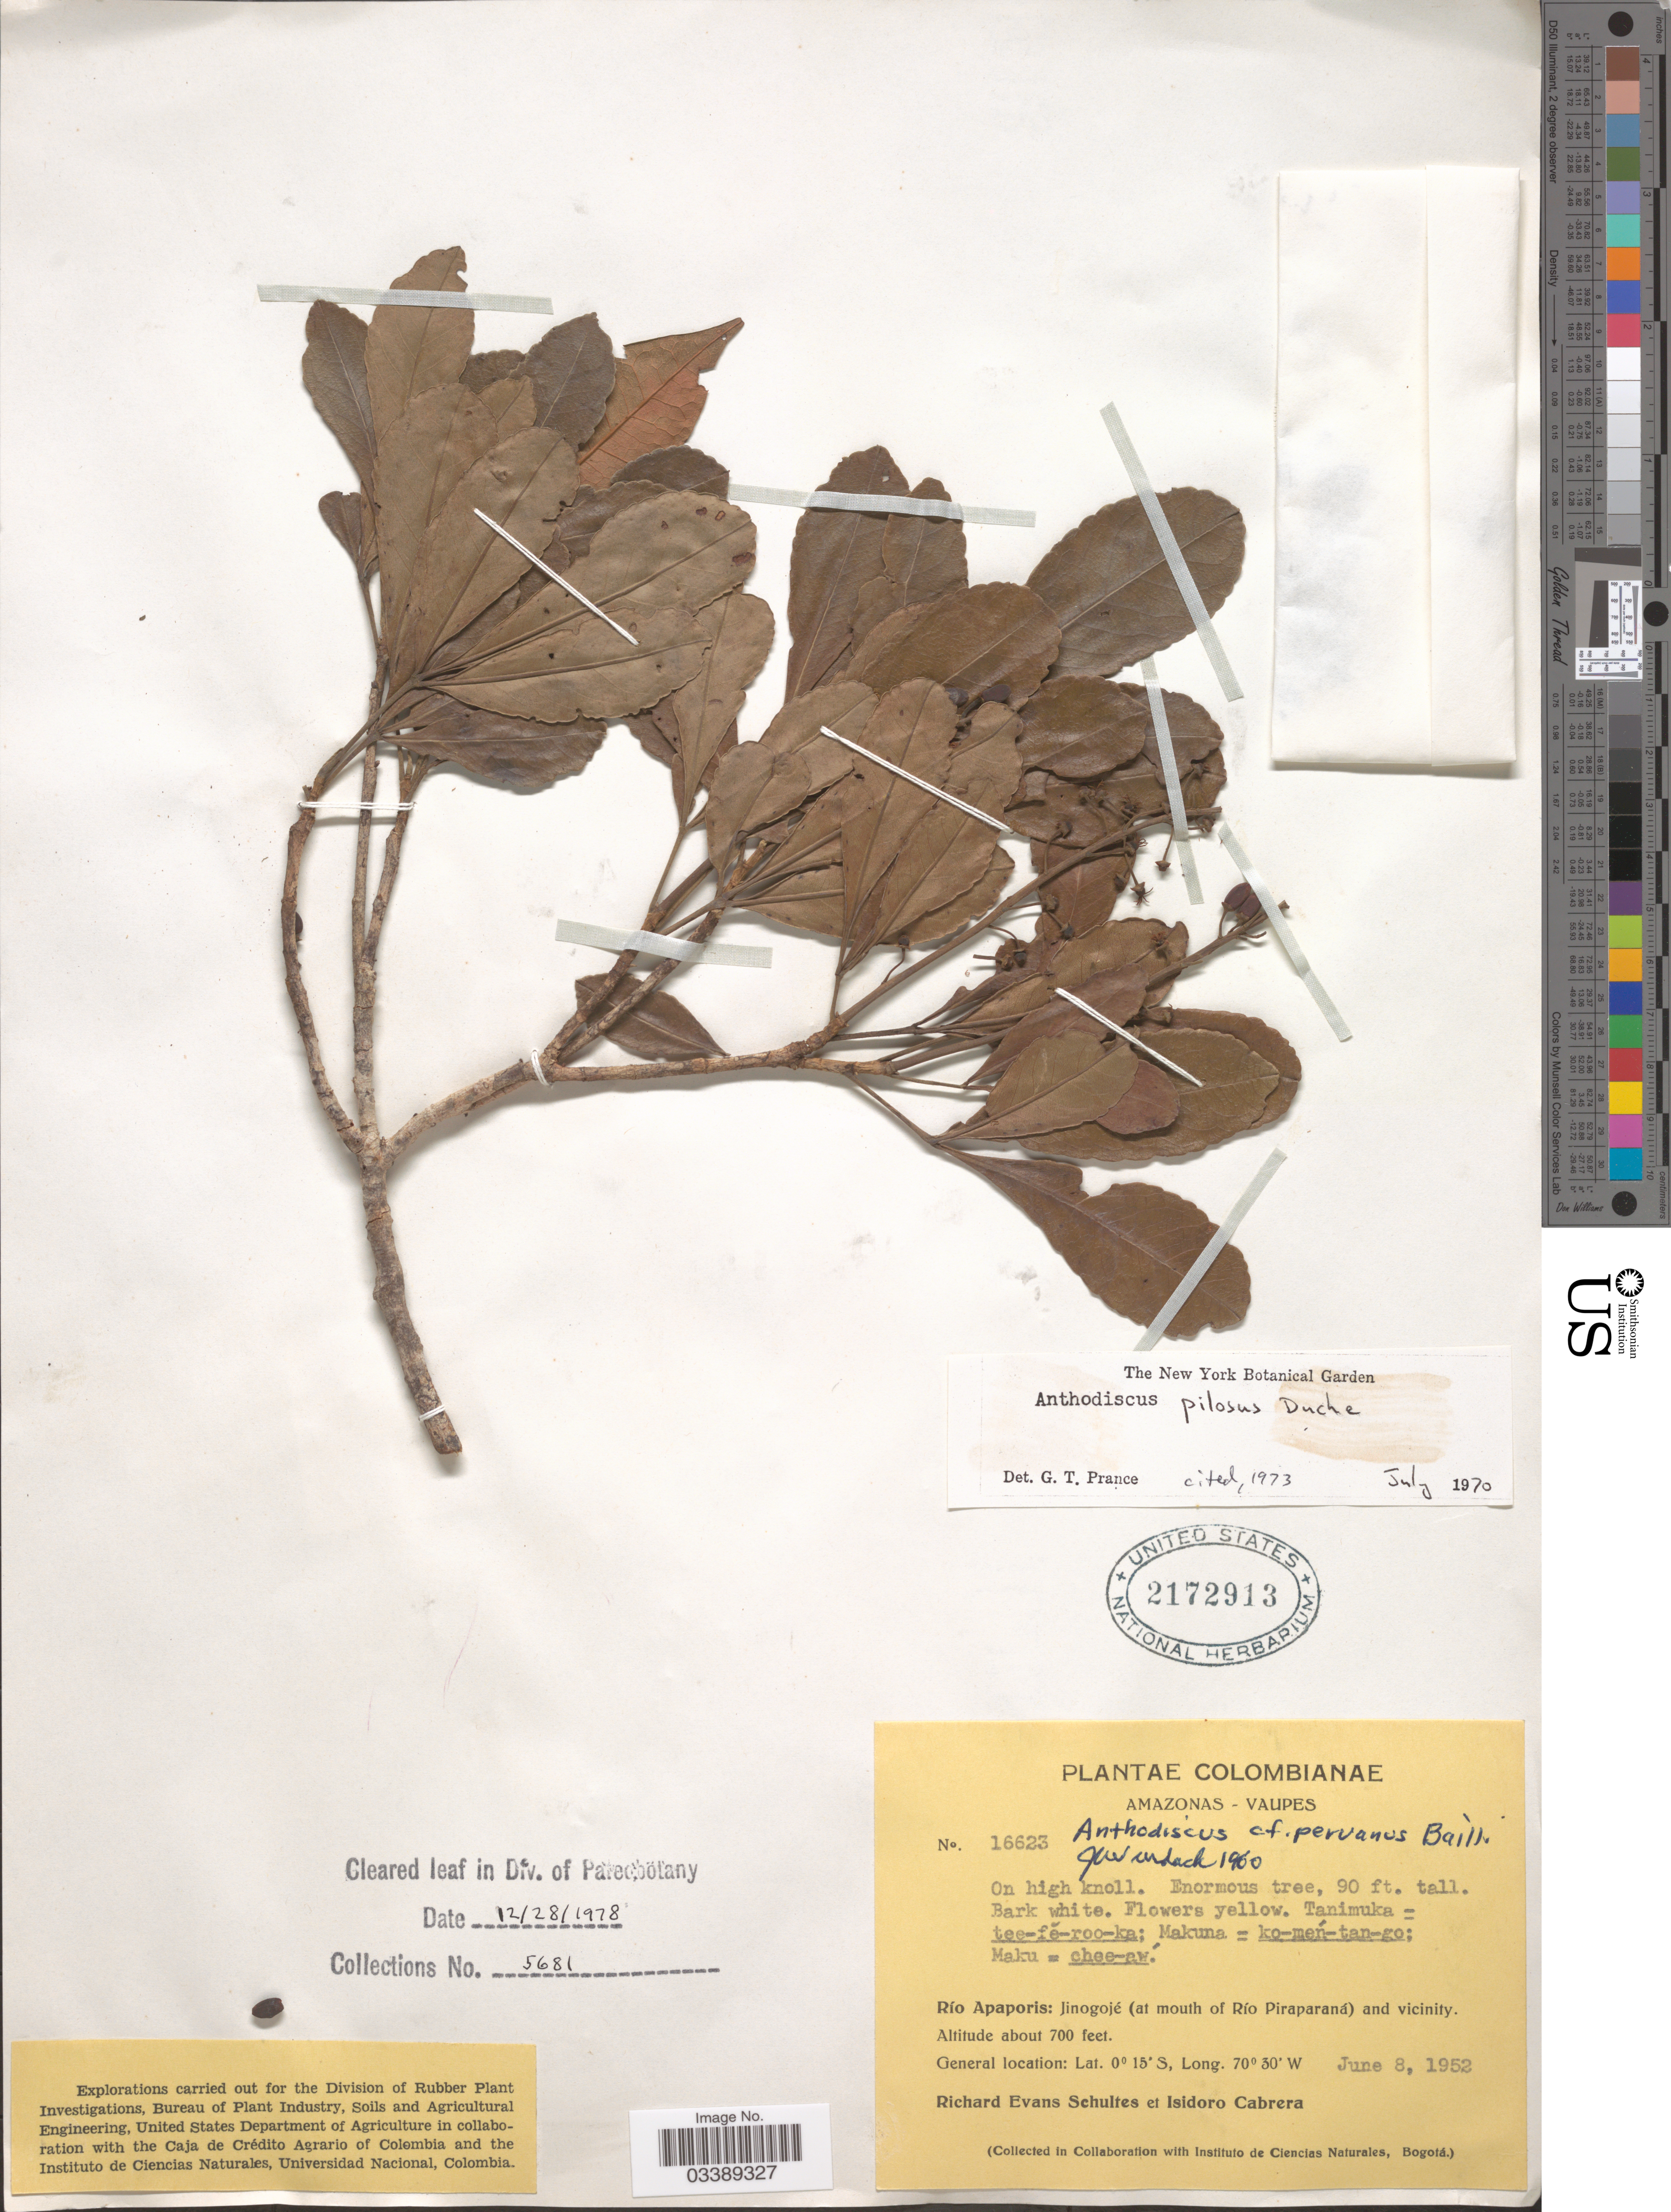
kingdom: Plantae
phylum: Tracheophyta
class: Magnoliopsida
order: Malpighiales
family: Caryocaraceae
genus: Anthodiscus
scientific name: Anthodiscus pilosus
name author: Ducke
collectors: R. E. Schultes & I. Cabrera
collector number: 16623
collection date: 1952-06-08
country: Colombia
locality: Amazonas-Vaupes. Río Apaporis: Jinogojé (at mouth of Río Piraparaná) and vicinity.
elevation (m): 213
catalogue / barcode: US 2172913